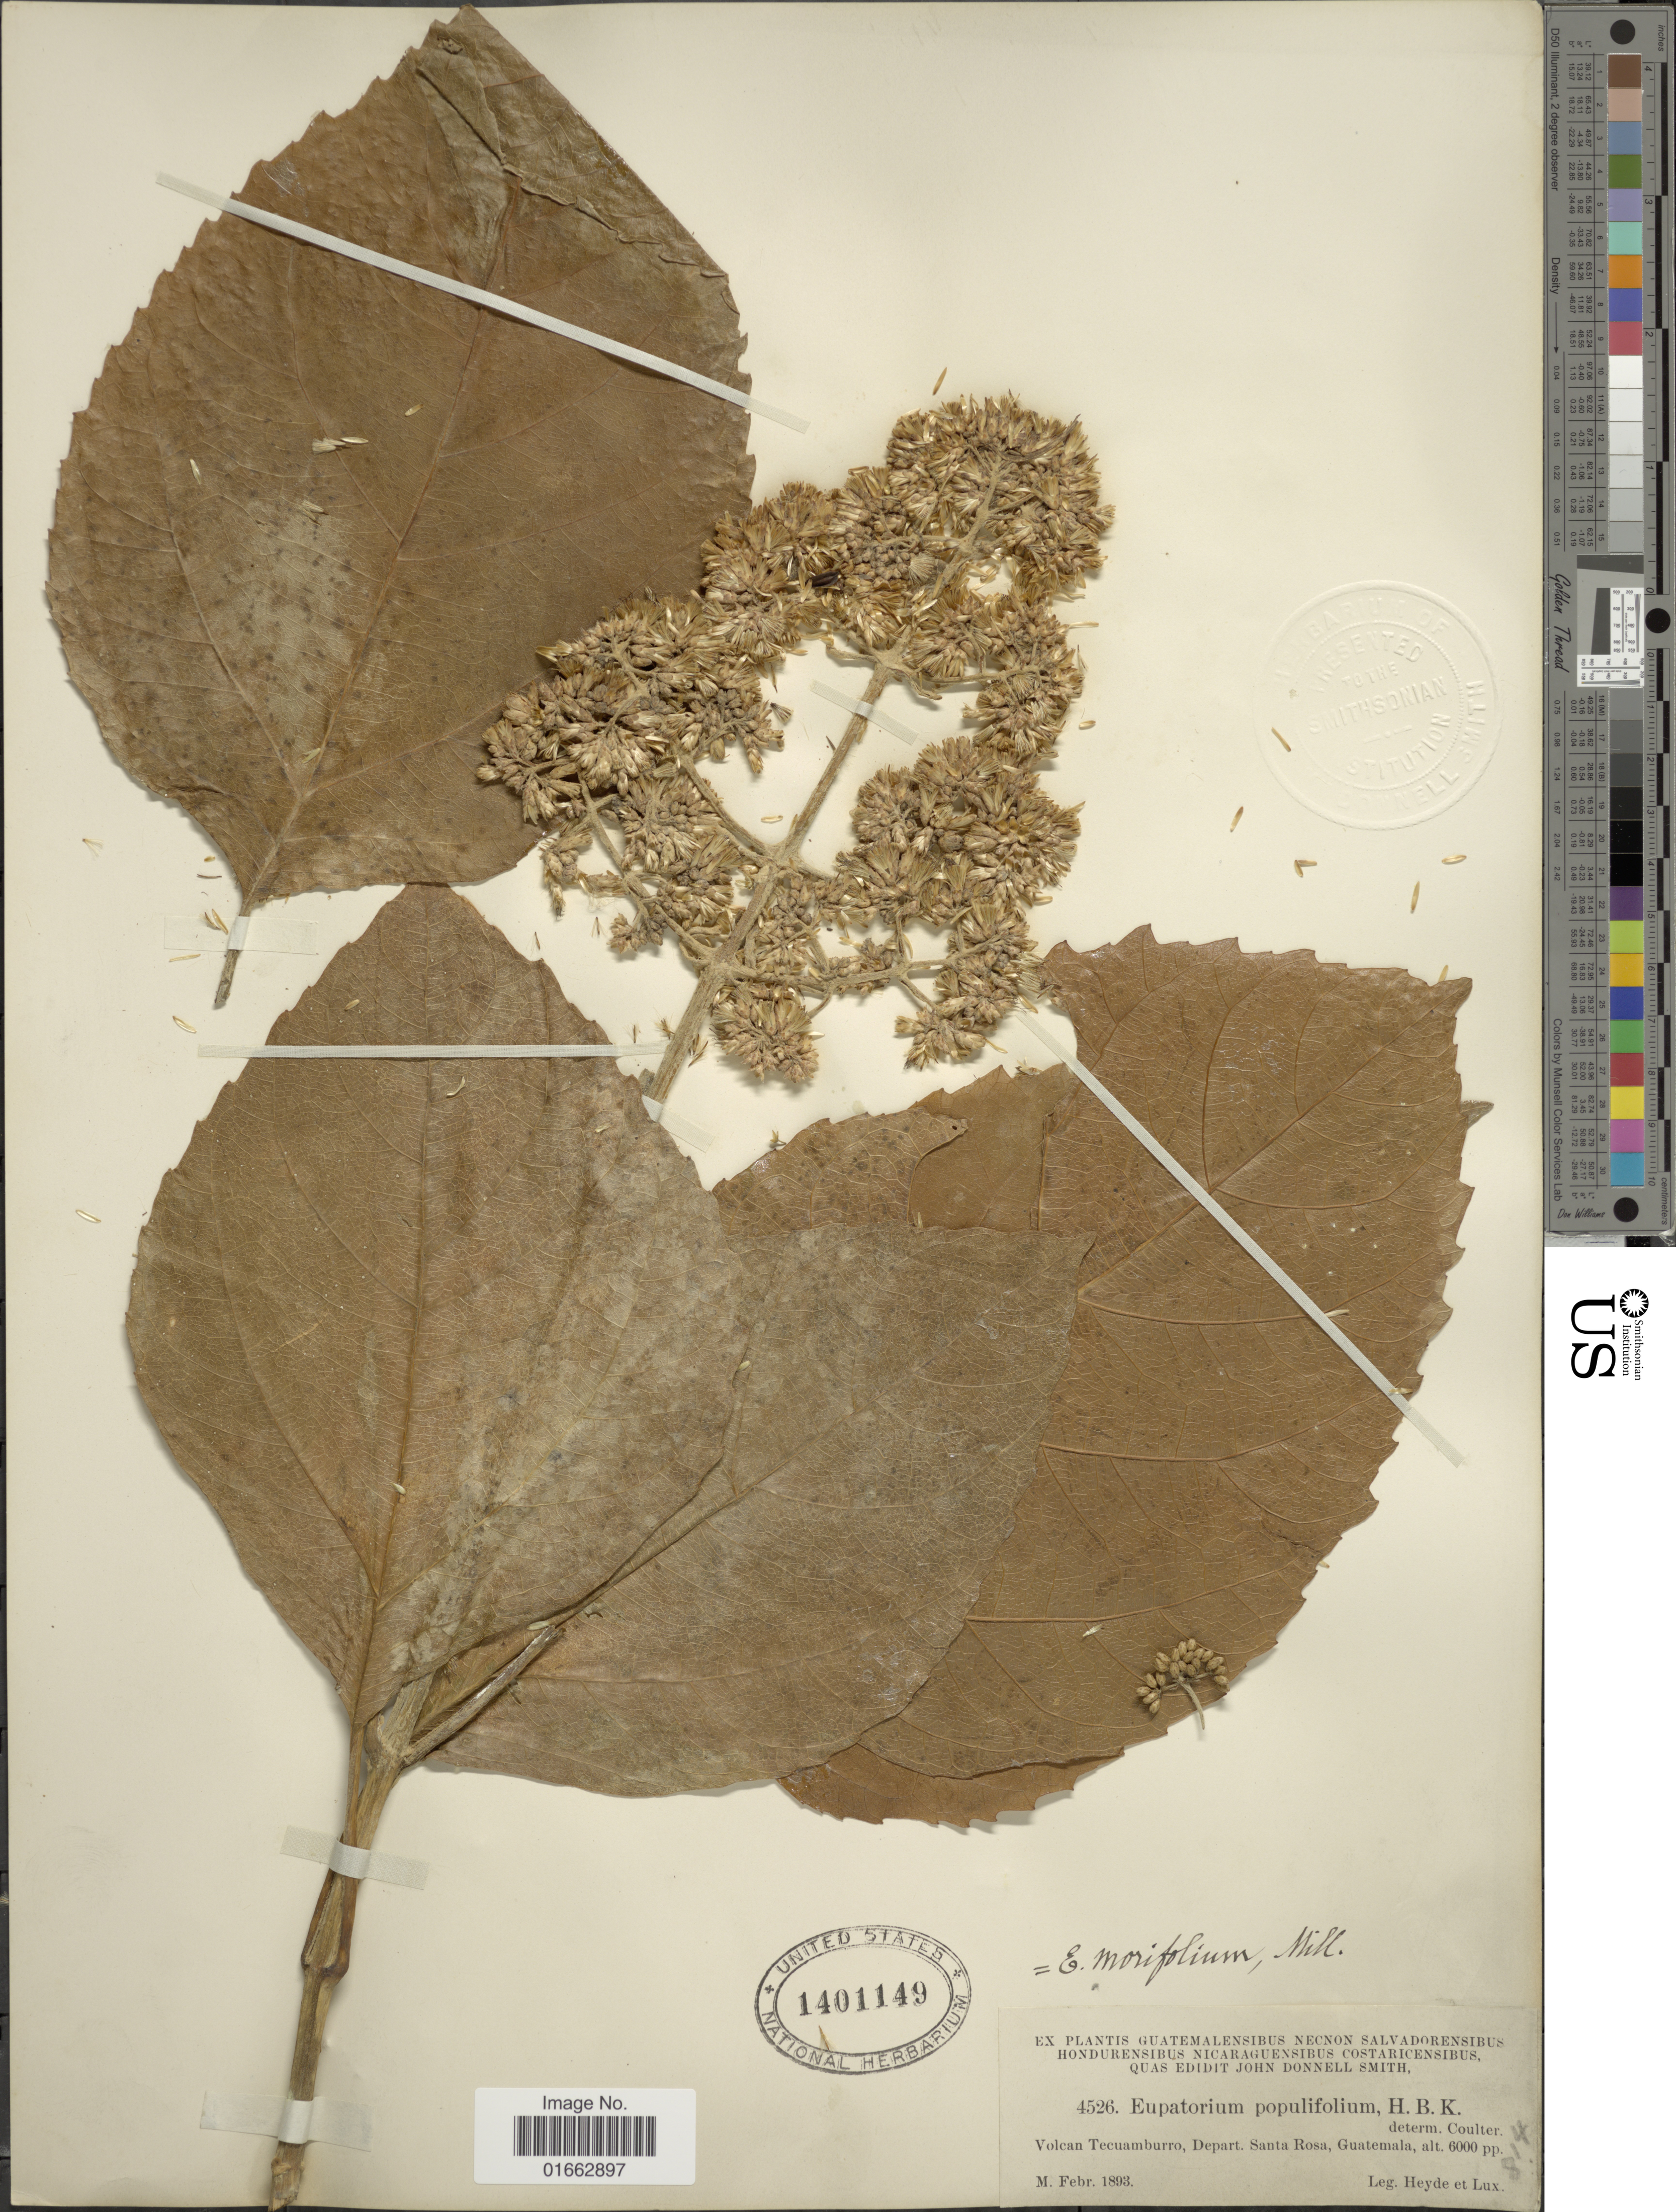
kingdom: Plantae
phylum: Tracheophyta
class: Magnoliopsida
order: Asterales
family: Asteraceae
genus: Critonia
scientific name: Critonia morifolia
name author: (Mill.) R.M. King & H. Rob.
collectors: Heyde & Lux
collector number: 4526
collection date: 1893-02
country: Guatemala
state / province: Santa Rosa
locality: Volcan Tecuamburro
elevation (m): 1829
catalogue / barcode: US 1401149